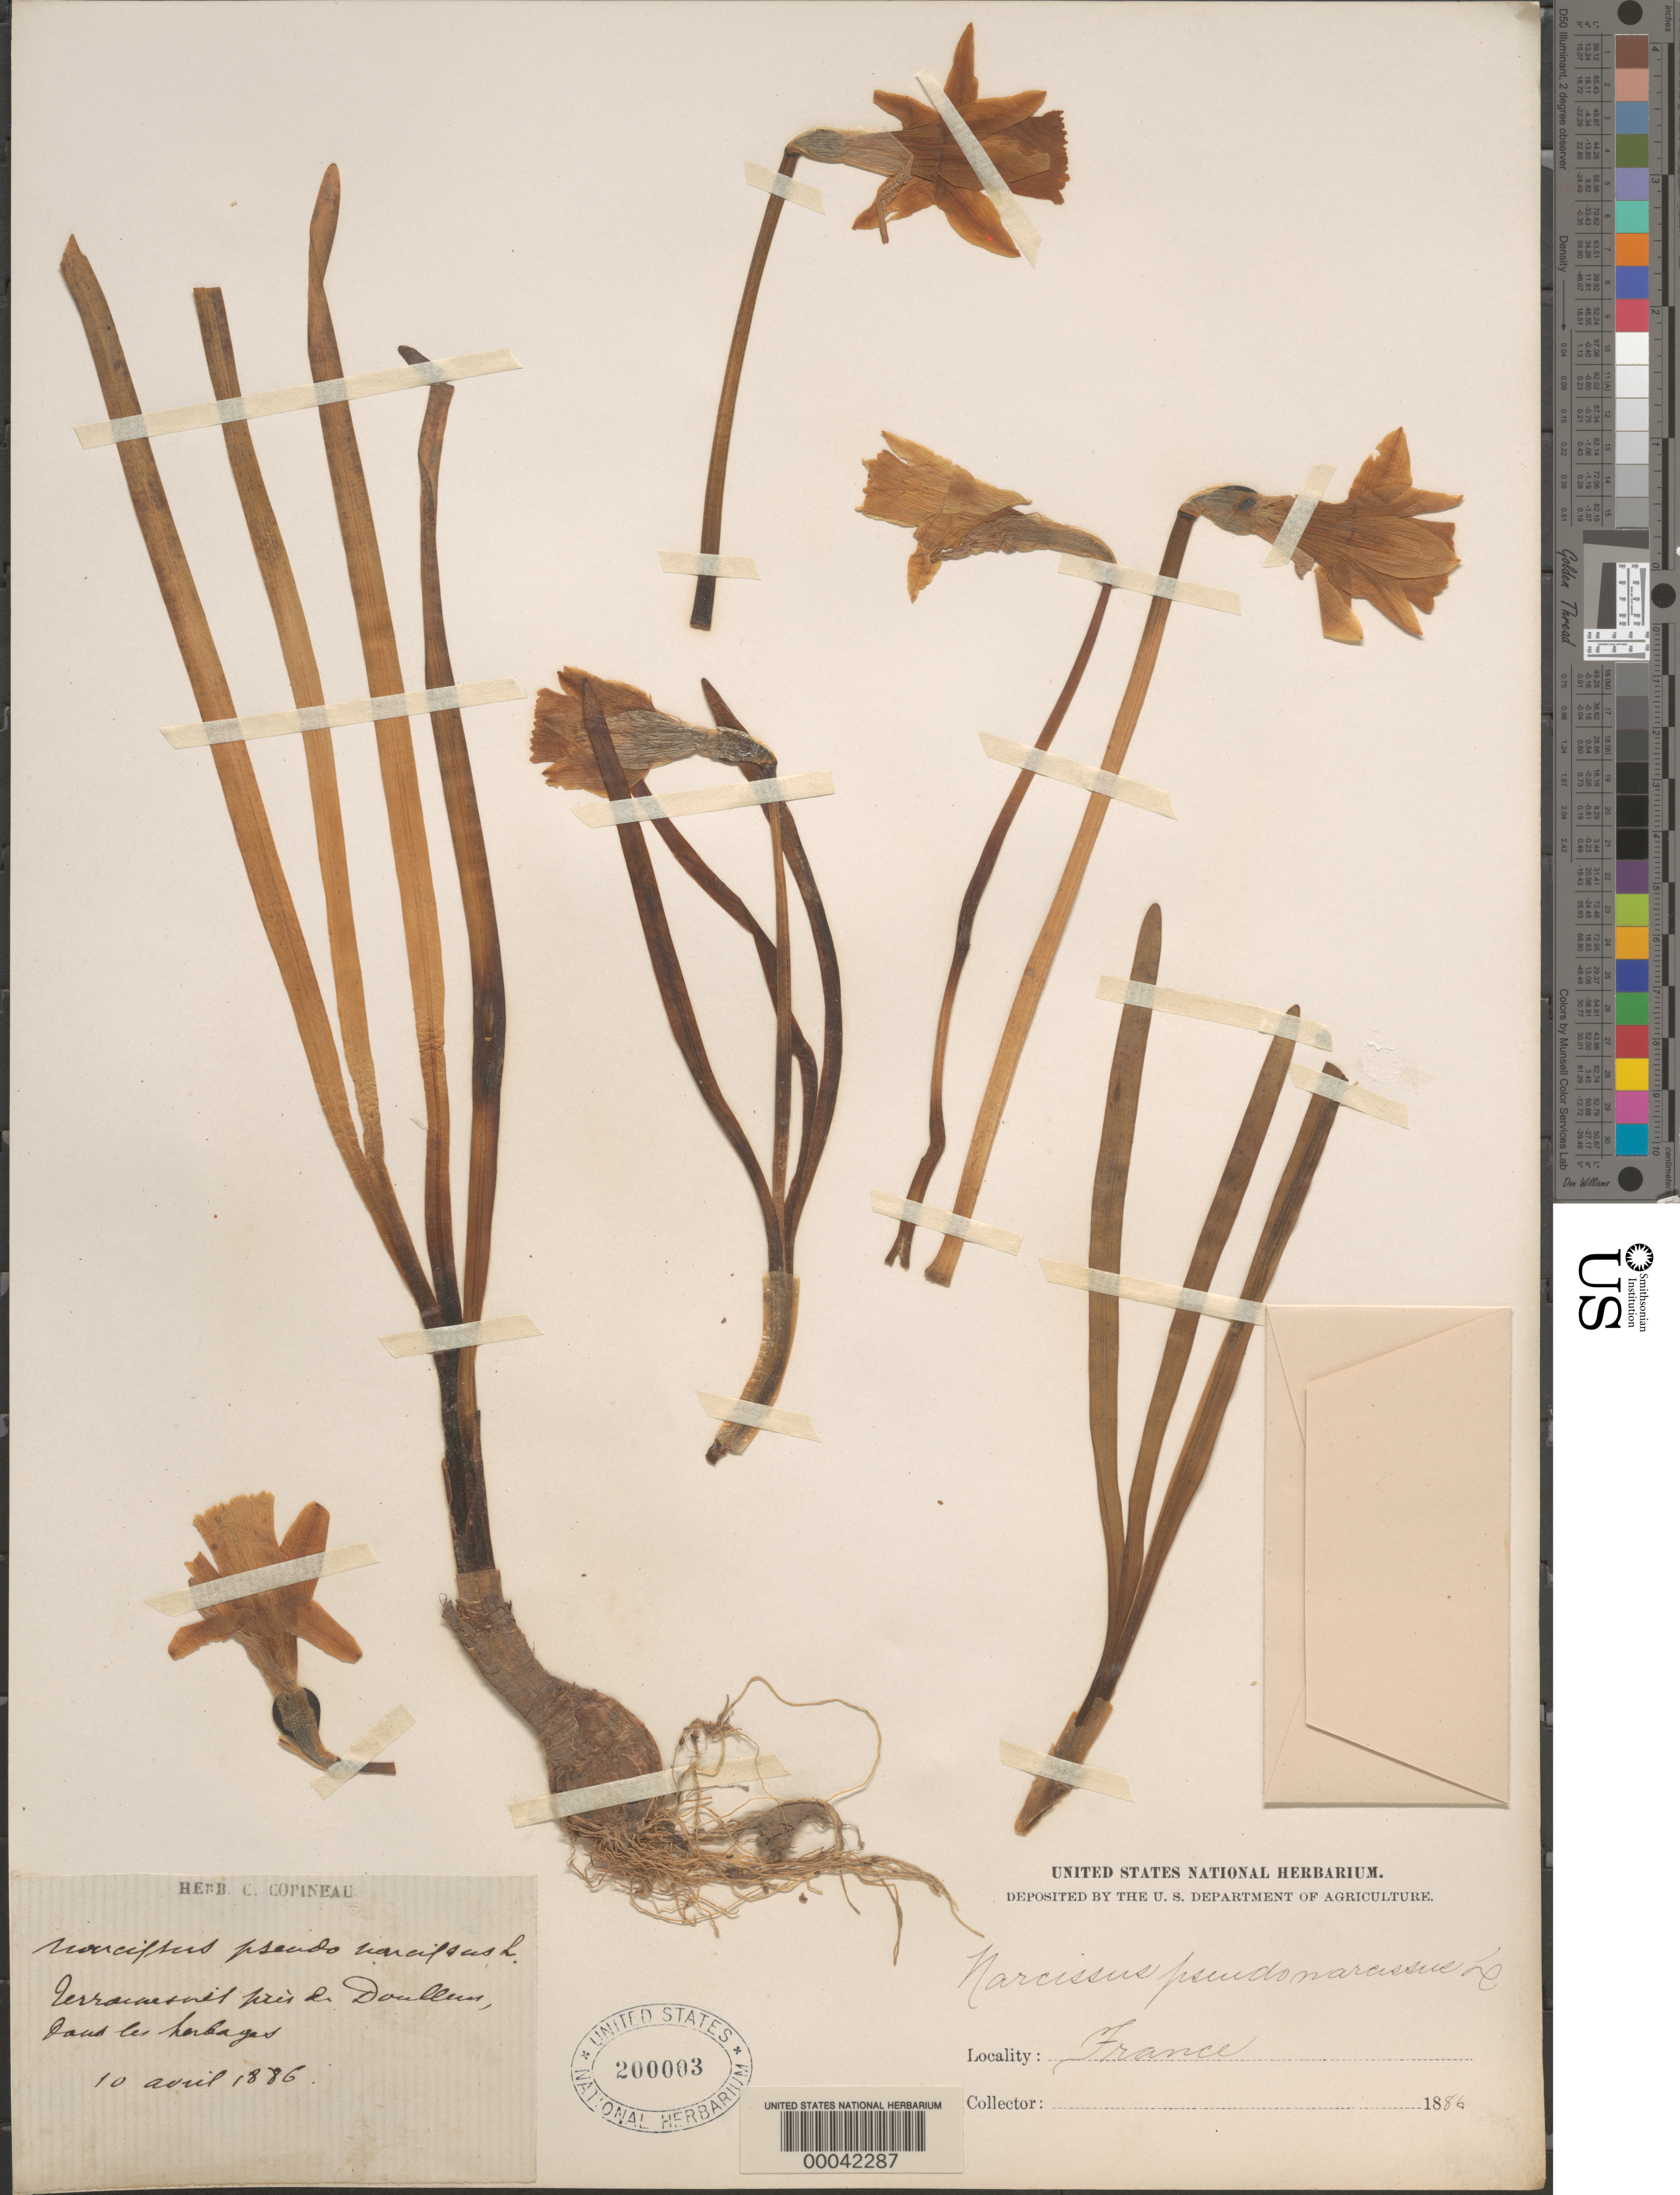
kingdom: Plantae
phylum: Tracheophyta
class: Liliopsida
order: Asparagales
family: Amaryllidaceae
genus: Narcissus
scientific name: Narcissus pseudonarcissus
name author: L.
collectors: C. Copineau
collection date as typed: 10 Apr 1886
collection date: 1886-04-10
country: France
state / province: Hauts-de-France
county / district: Somme ?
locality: Terramesnil, near doulleus [doullens?]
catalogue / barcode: US 200003